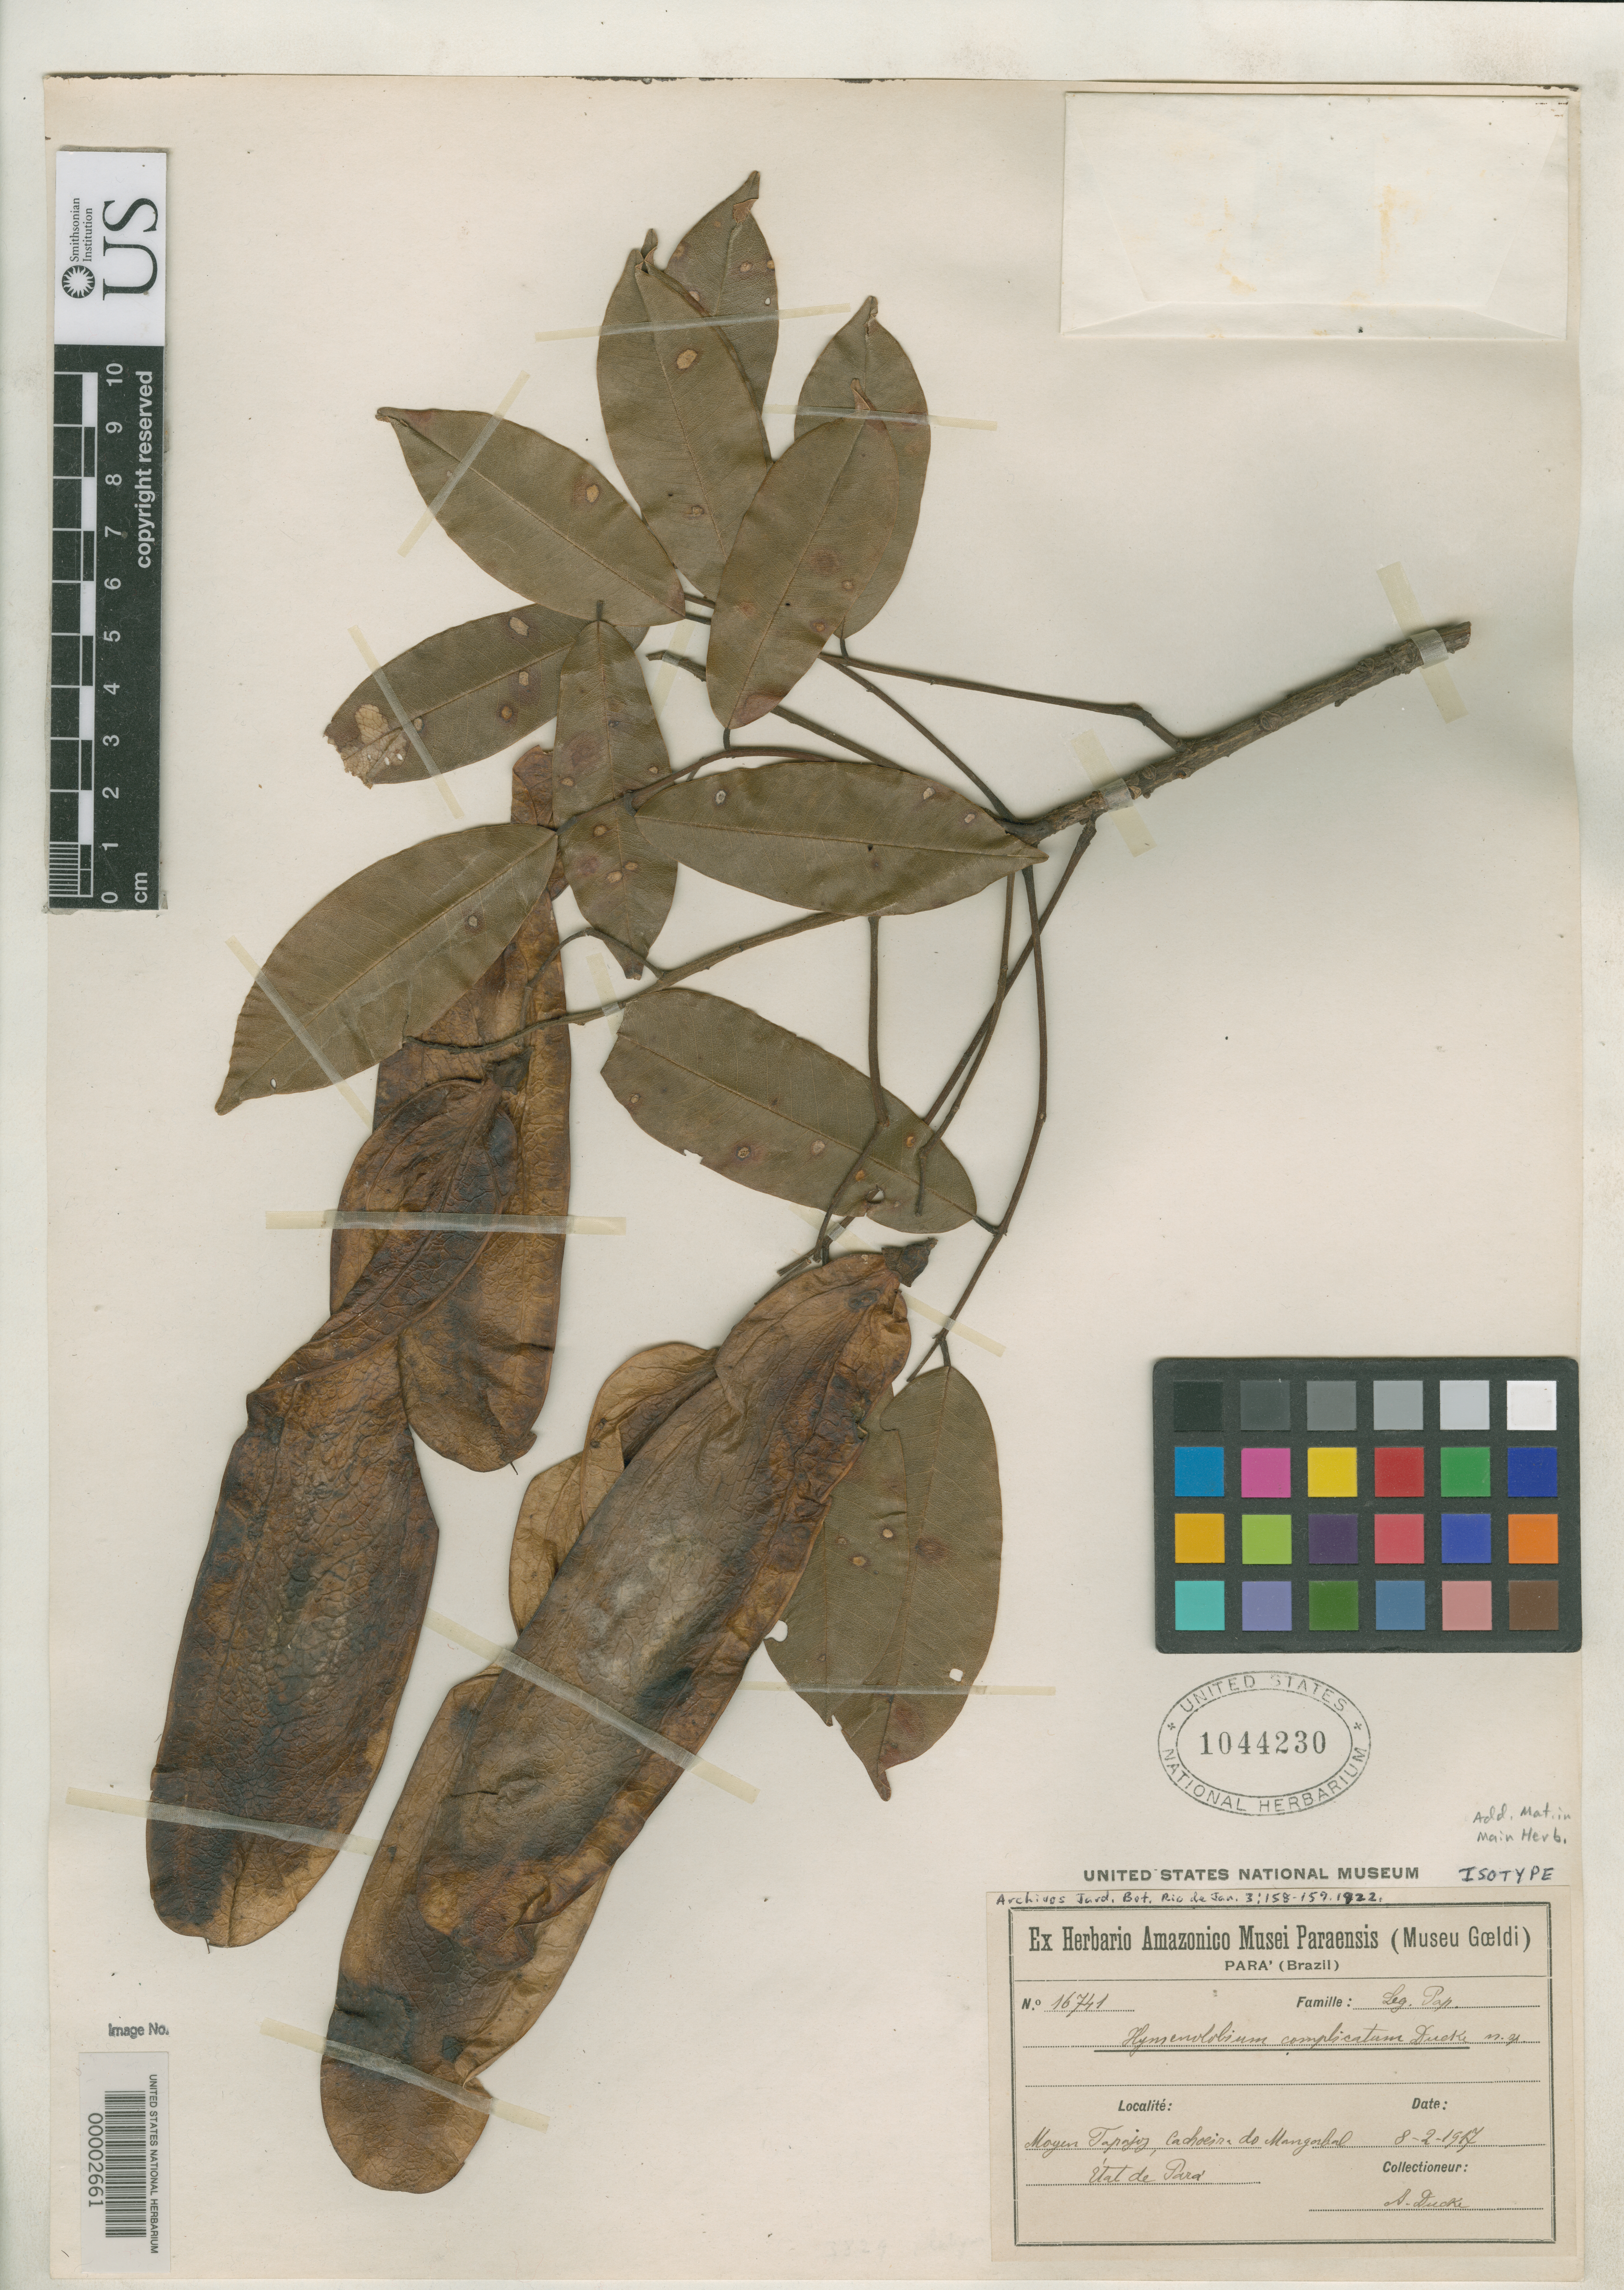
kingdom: Plantae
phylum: Tracheophyta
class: Magnoliopsida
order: Fabales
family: Fabaceae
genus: Hymenolobium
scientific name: Hymenolobium complicatum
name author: Ducke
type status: Isotype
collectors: A. Ducke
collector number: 16741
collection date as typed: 08 Feb 1917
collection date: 1917-02-08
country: Brazil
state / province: Minas Gerais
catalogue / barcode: US 1044230